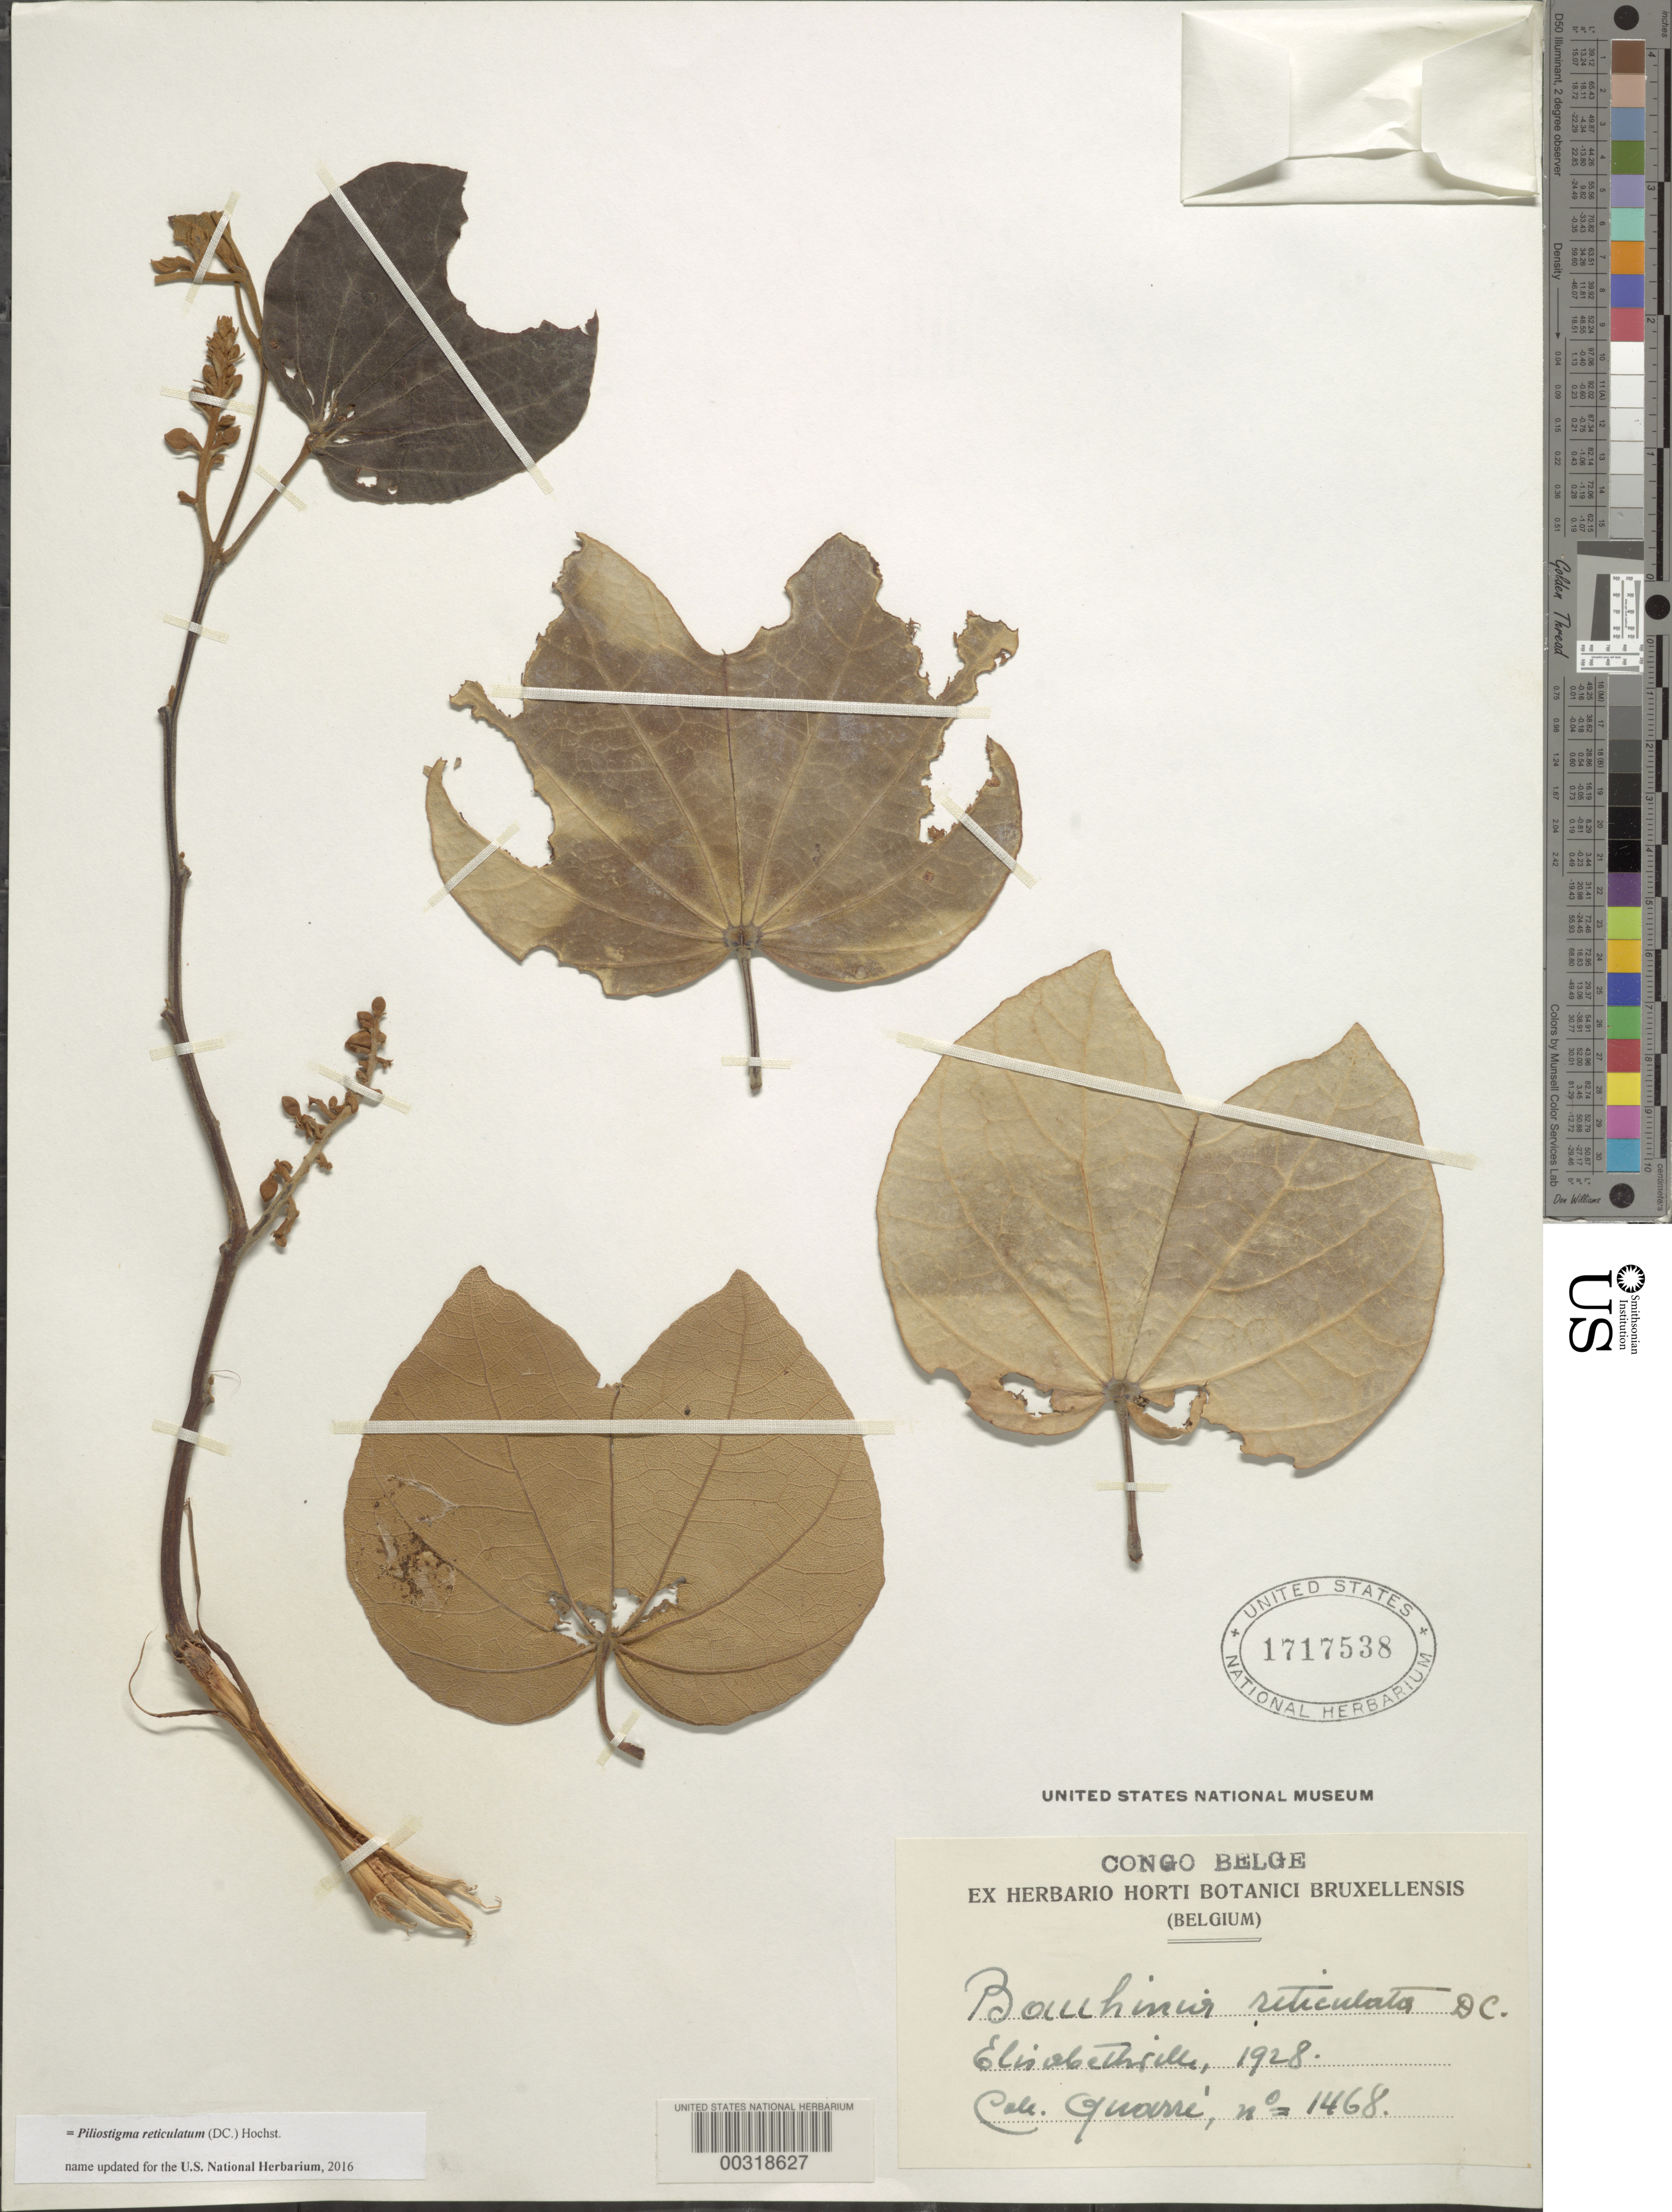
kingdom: Plantae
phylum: Tracheophyta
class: Magnoliopsida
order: Fabales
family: Fabaceae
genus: Piliostigma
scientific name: Piliostigma reticulatum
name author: (DC.) Hochst.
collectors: -. Guarre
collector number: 1468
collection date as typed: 1928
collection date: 1928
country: Congo, Democratic Republic of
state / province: Haut-Katanga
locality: Lubumbashi [Elisabethville]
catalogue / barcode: US 1717538